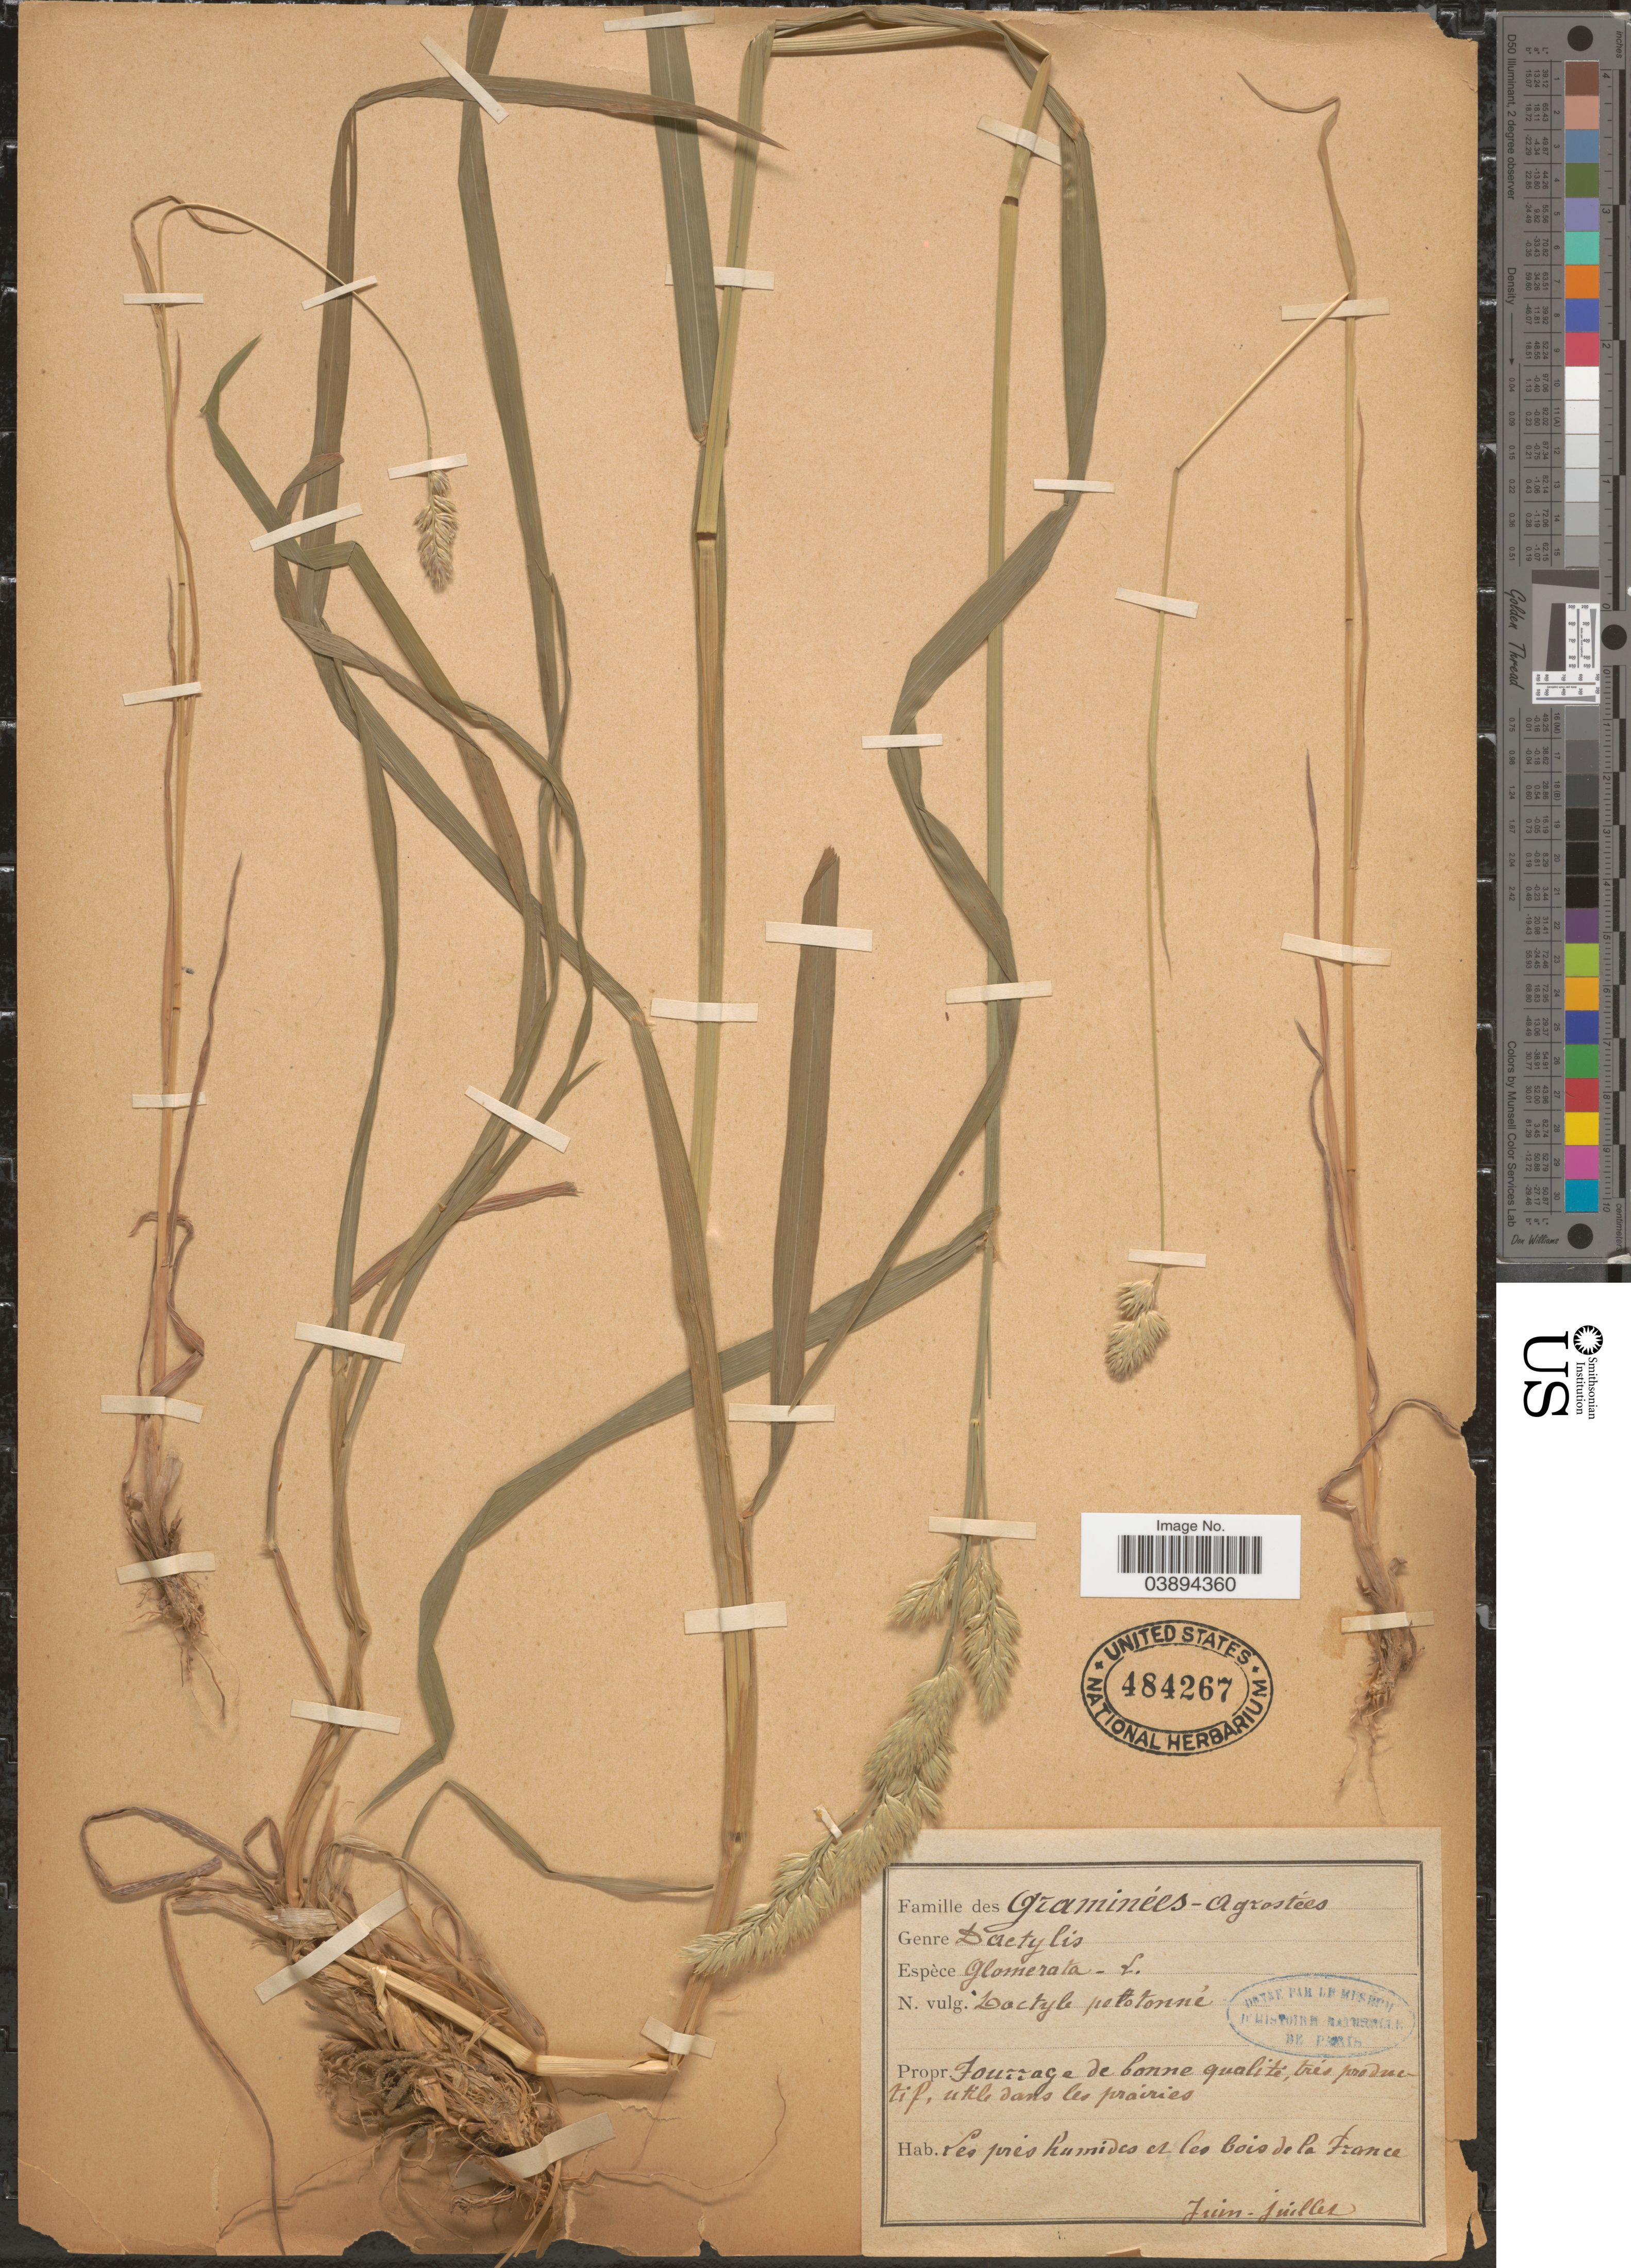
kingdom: Plantae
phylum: Tracheophyta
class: Liliopsida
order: Poales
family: Poaceae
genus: Dactylis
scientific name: Dactylis glomerata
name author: L.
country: France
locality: Propr. Fourrage de bonne qualité trés productif, utile dans les prairies. Les prés humides et les bois de la France.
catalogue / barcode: US 484267